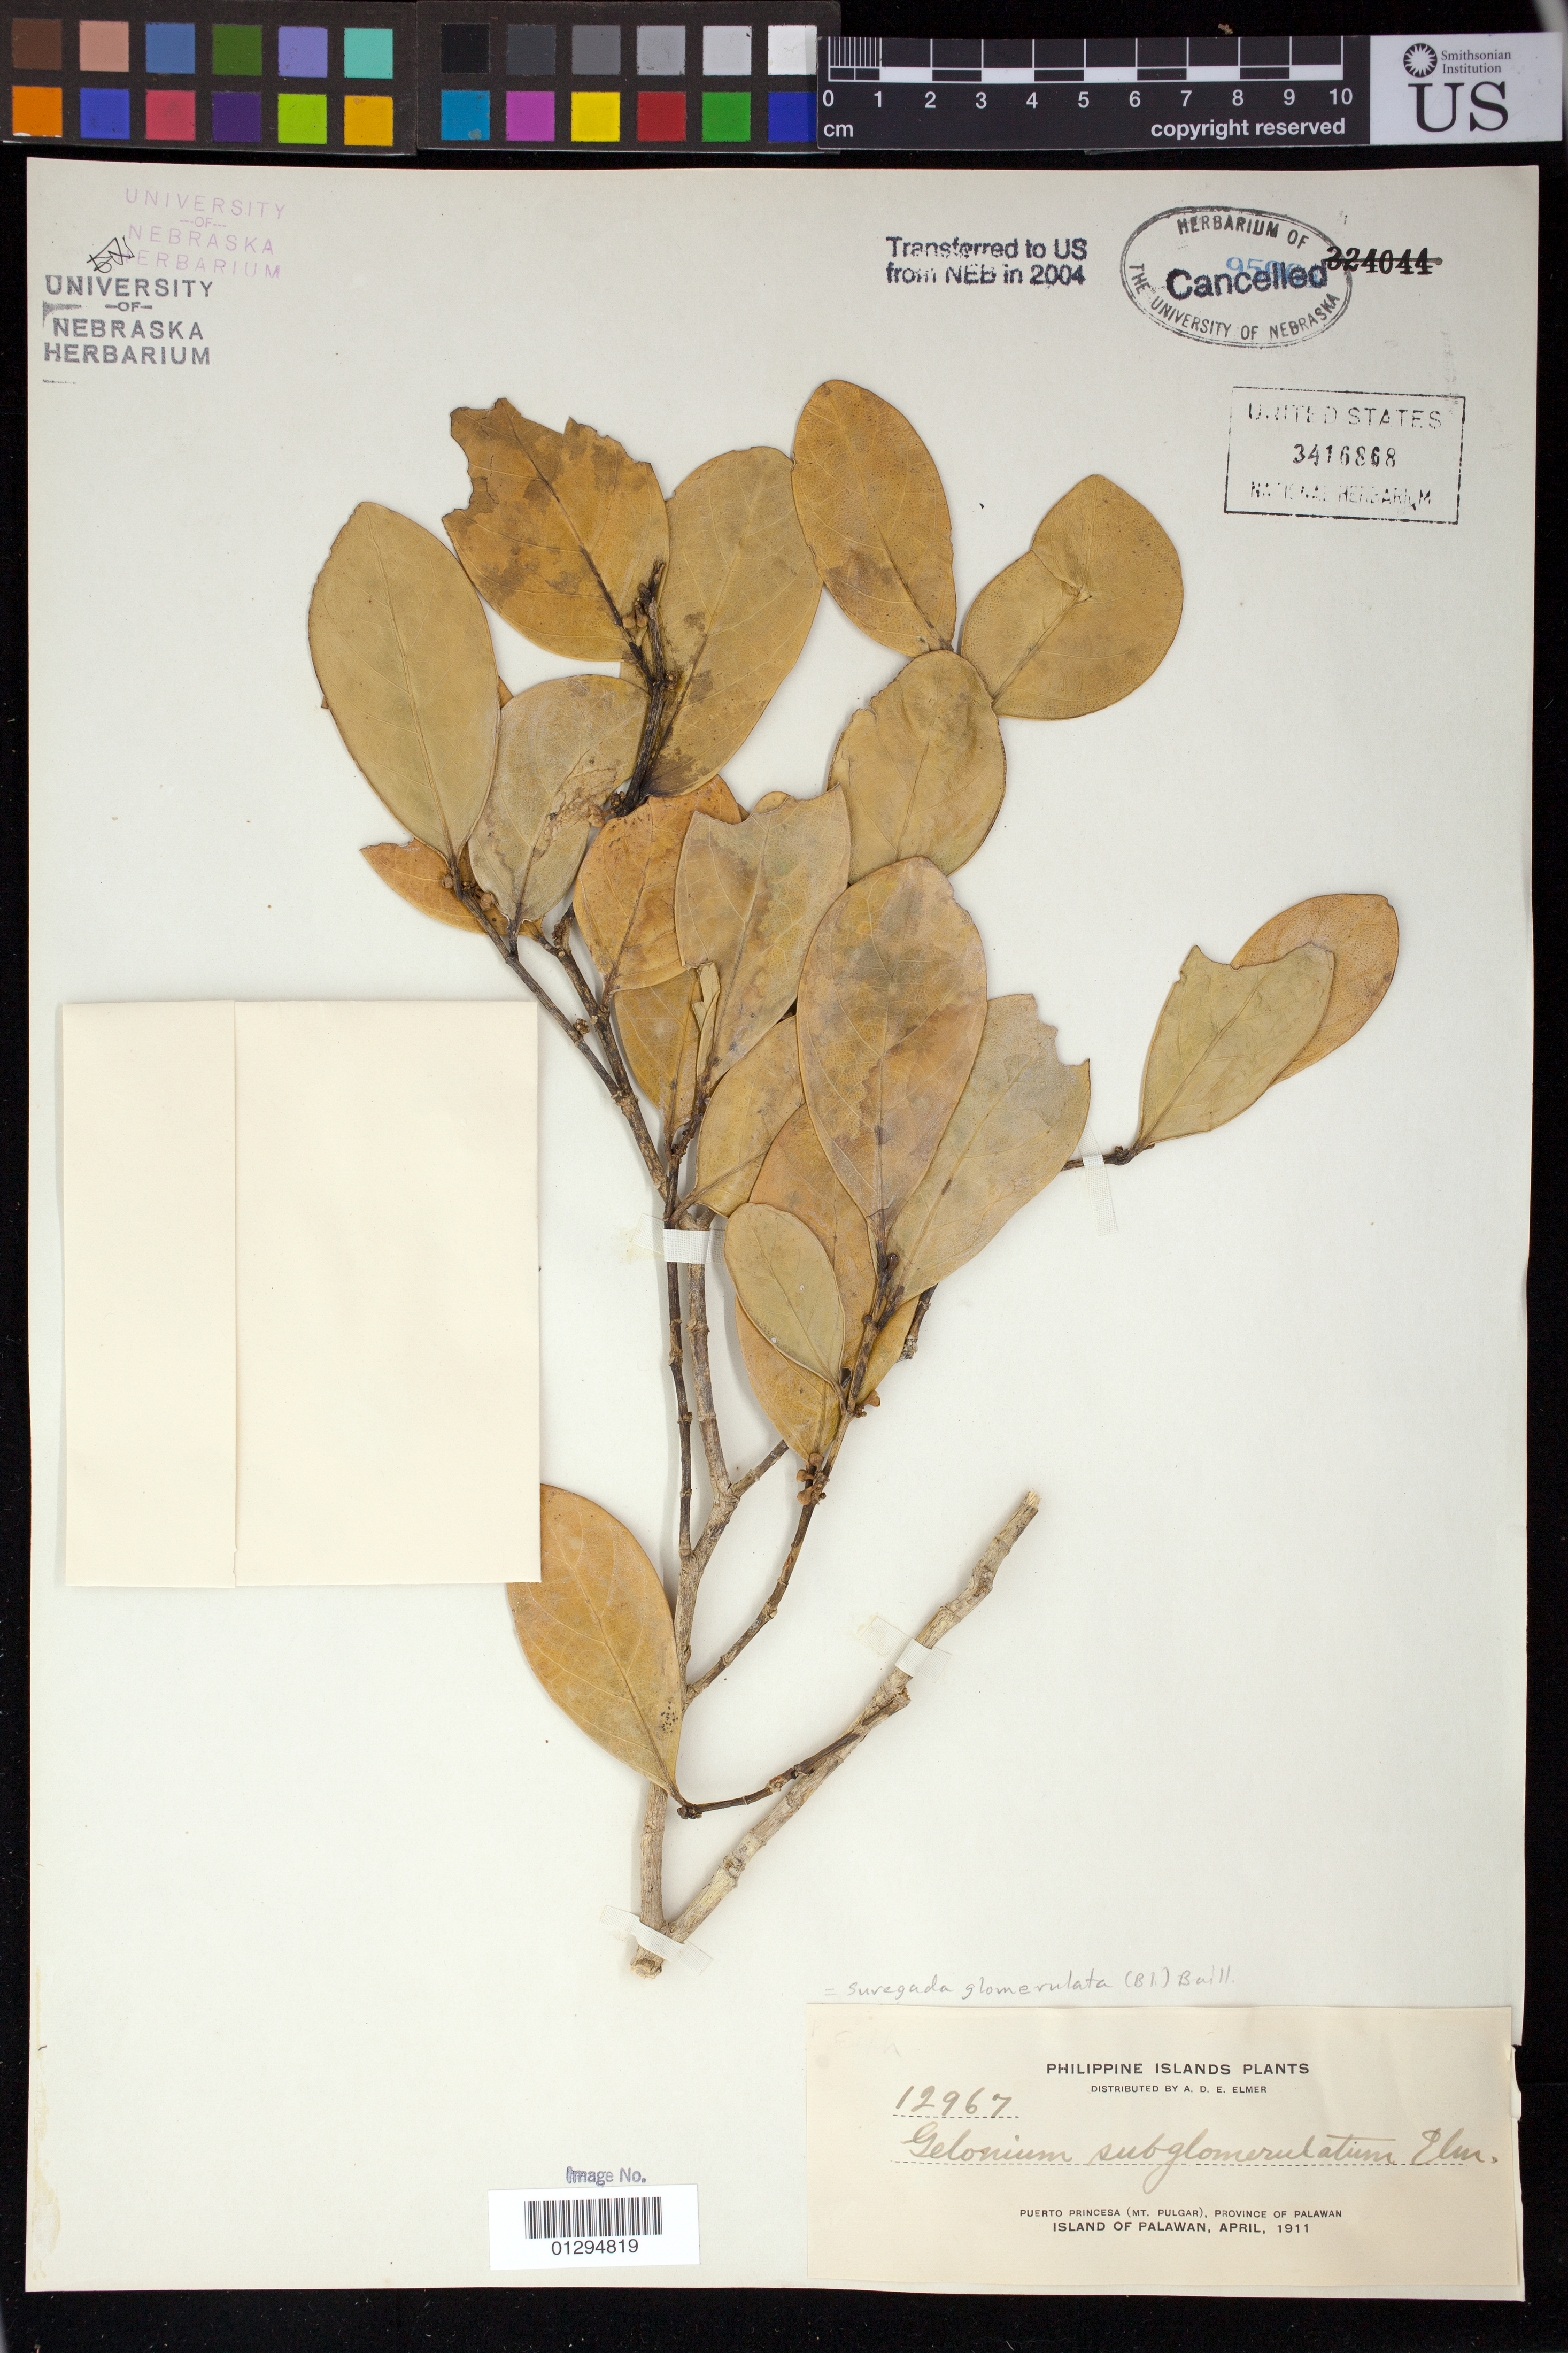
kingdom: Plantae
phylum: Tracheophyta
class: Magnoliopsida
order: Malpighiales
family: Euphorbiaceae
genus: Suregada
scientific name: Suregada glomerulata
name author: (Blume) Baill.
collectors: A. D. E. Elmer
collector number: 12967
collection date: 1911-04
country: Philippines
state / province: Mimaropa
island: Palawan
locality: Puerto Princesa (Mount Pulgar). Island of Palawan.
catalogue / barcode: US 3416868